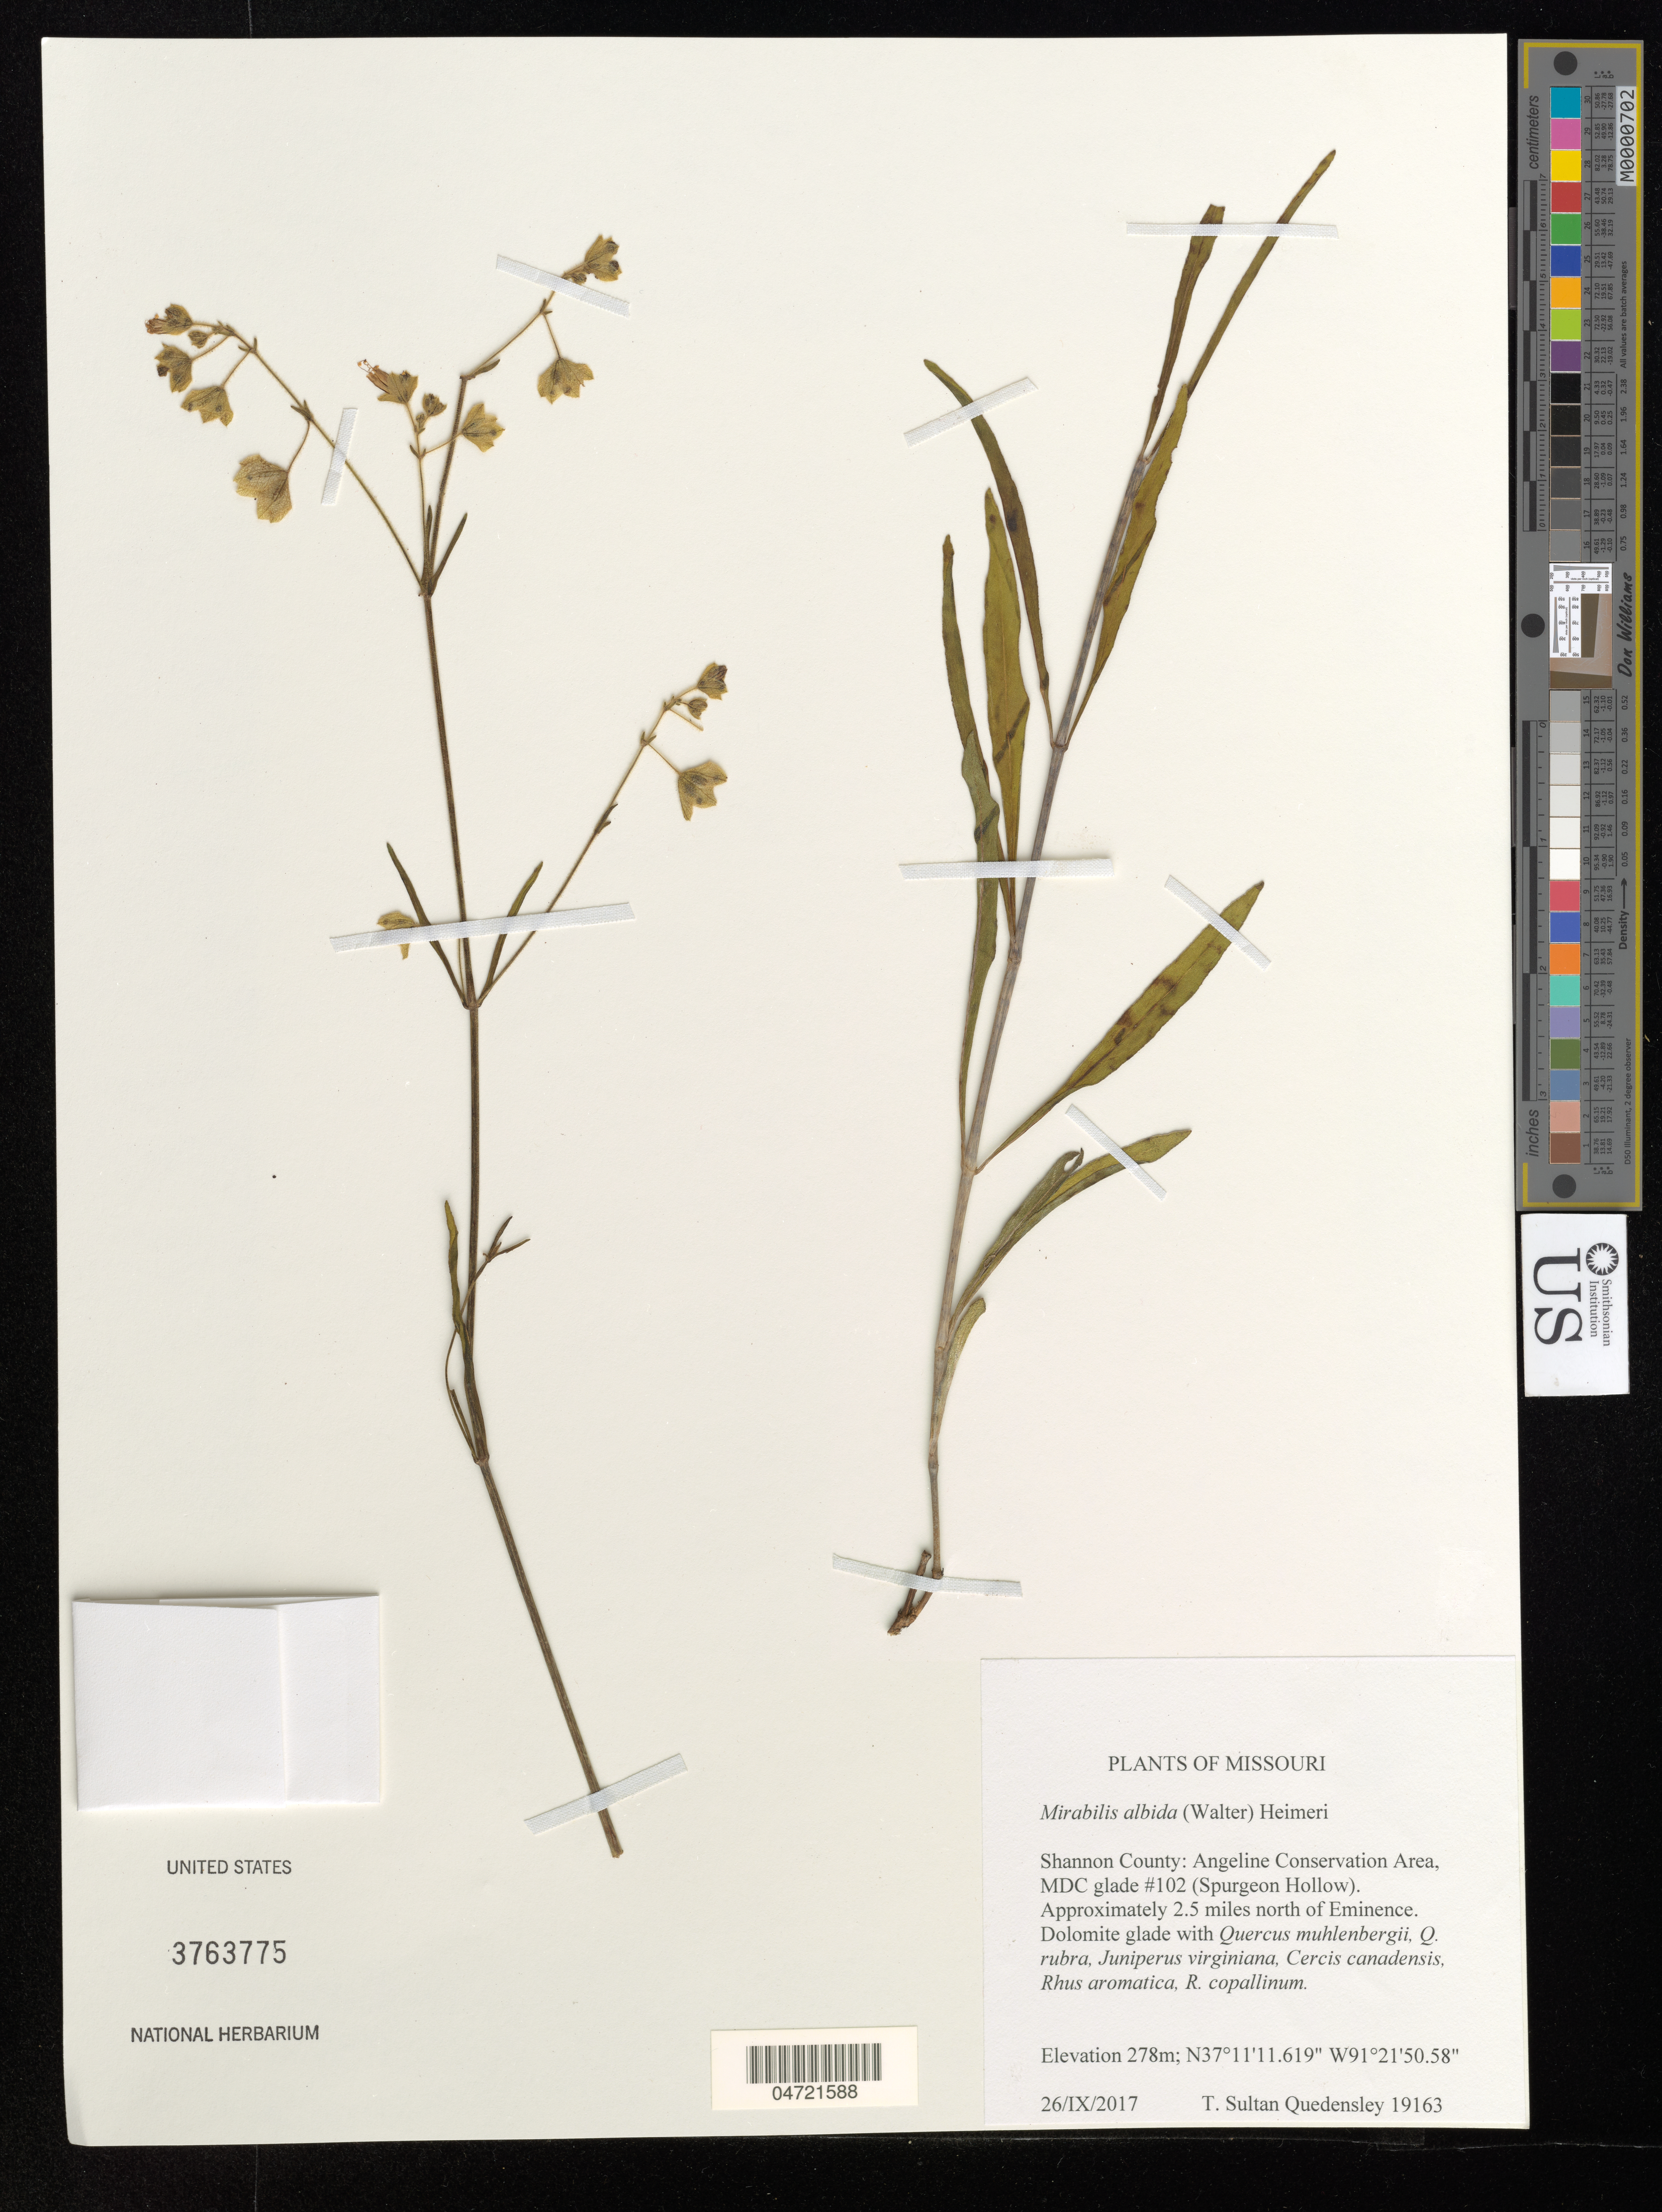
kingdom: Plantae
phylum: Tracheophyta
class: Magnoliopsida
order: Caryophyllales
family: Nyctaginaceae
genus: Mirabilis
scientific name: Mirabilis albida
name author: (Walter) Heimerl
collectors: T. S. Quedensley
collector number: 19163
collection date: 2017-09-26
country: United States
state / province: Missouri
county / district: Shannon County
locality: Angeline Conservation Area, MDC glade #102 (Spurgeon Hollow). Approx. 2.5 miles N of Eminence.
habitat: Dolomite glade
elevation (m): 278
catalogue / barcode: US 3763775